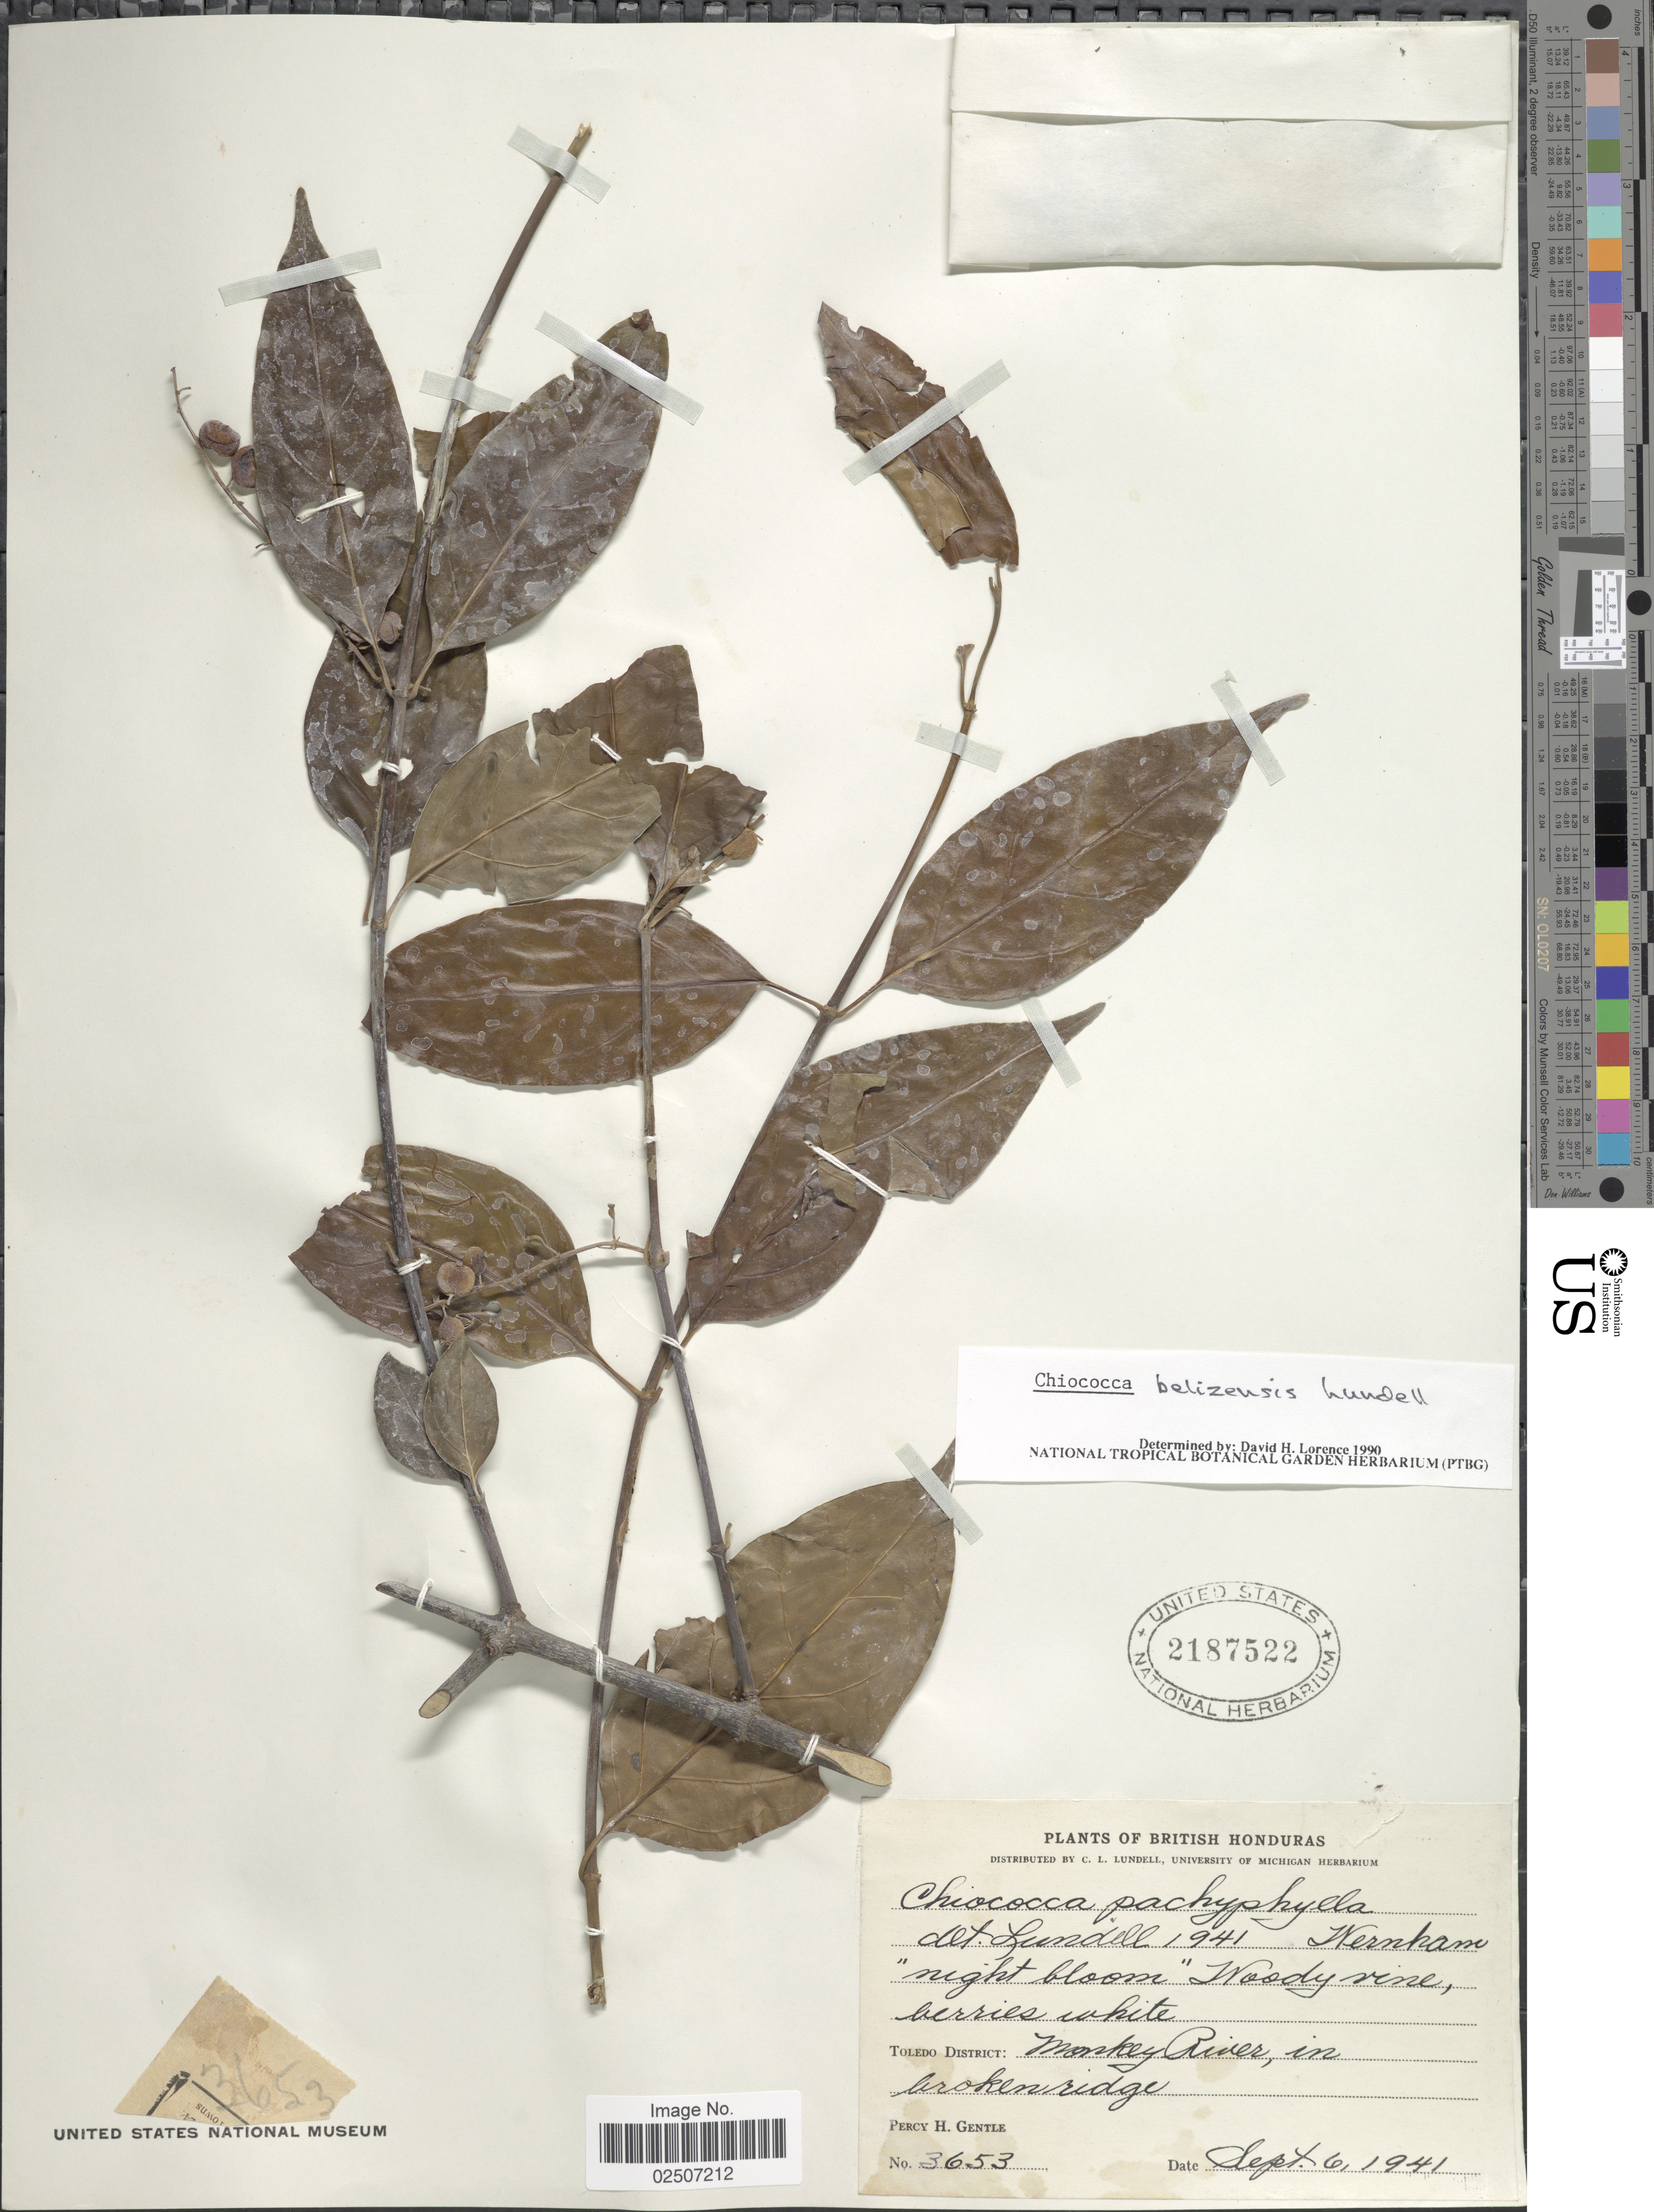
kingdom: Plantae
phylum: Tracheophyta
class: Magnoliopsida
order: Gentianales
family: Rubiaceae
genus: Chiococca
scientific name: Chiococca belizensis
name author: Lundell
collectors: P. H. Gentle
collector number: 3653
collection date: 1941-09-06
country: Belize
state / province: Toledo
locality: British Honduras. Toledo District: Monkey River, in broken ridge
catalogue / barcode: US 2187522